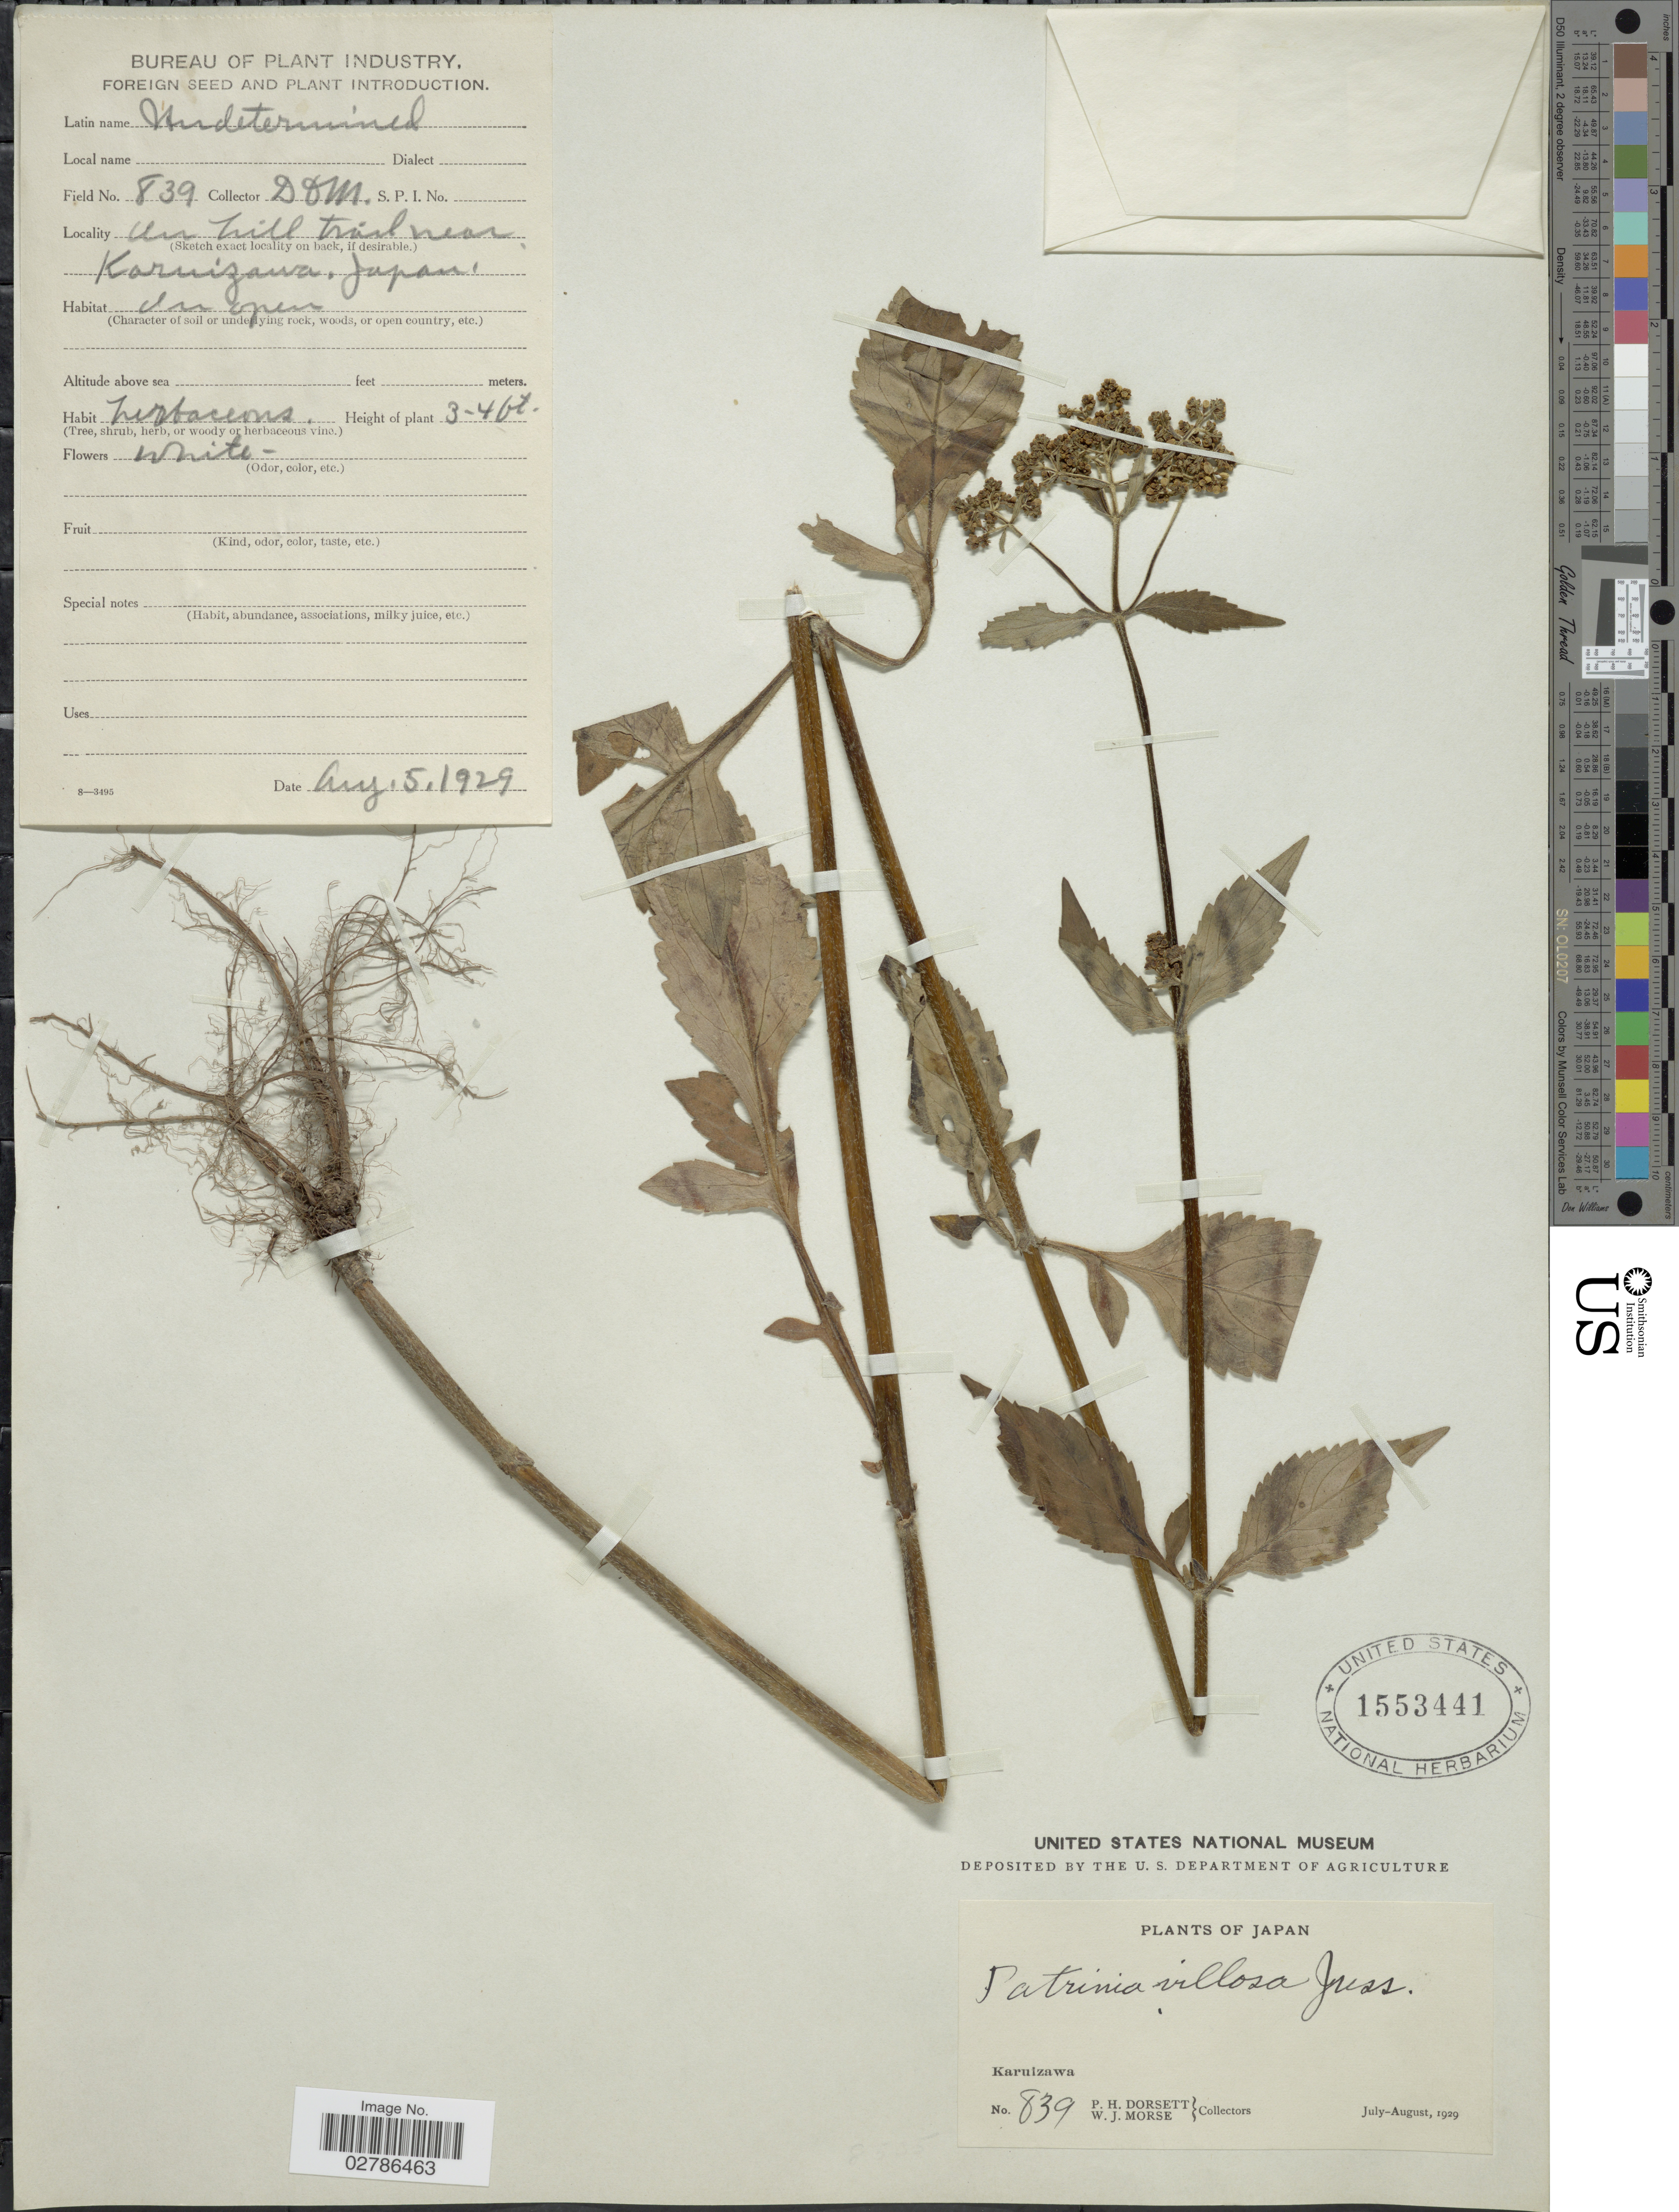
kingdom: Plantae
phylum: Tracheophyta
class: Magnoliopsida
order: Dipsacales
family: Caprifoliaceae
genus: Patrinia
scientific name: Patrinia villosa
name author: (Thunb.) Dufr.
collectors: P. H. Dorsett & W. J. Morse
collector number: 839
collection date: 1929-08-05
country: Japan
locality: On hill trail near Karuizawa.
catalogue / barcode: US 1553441